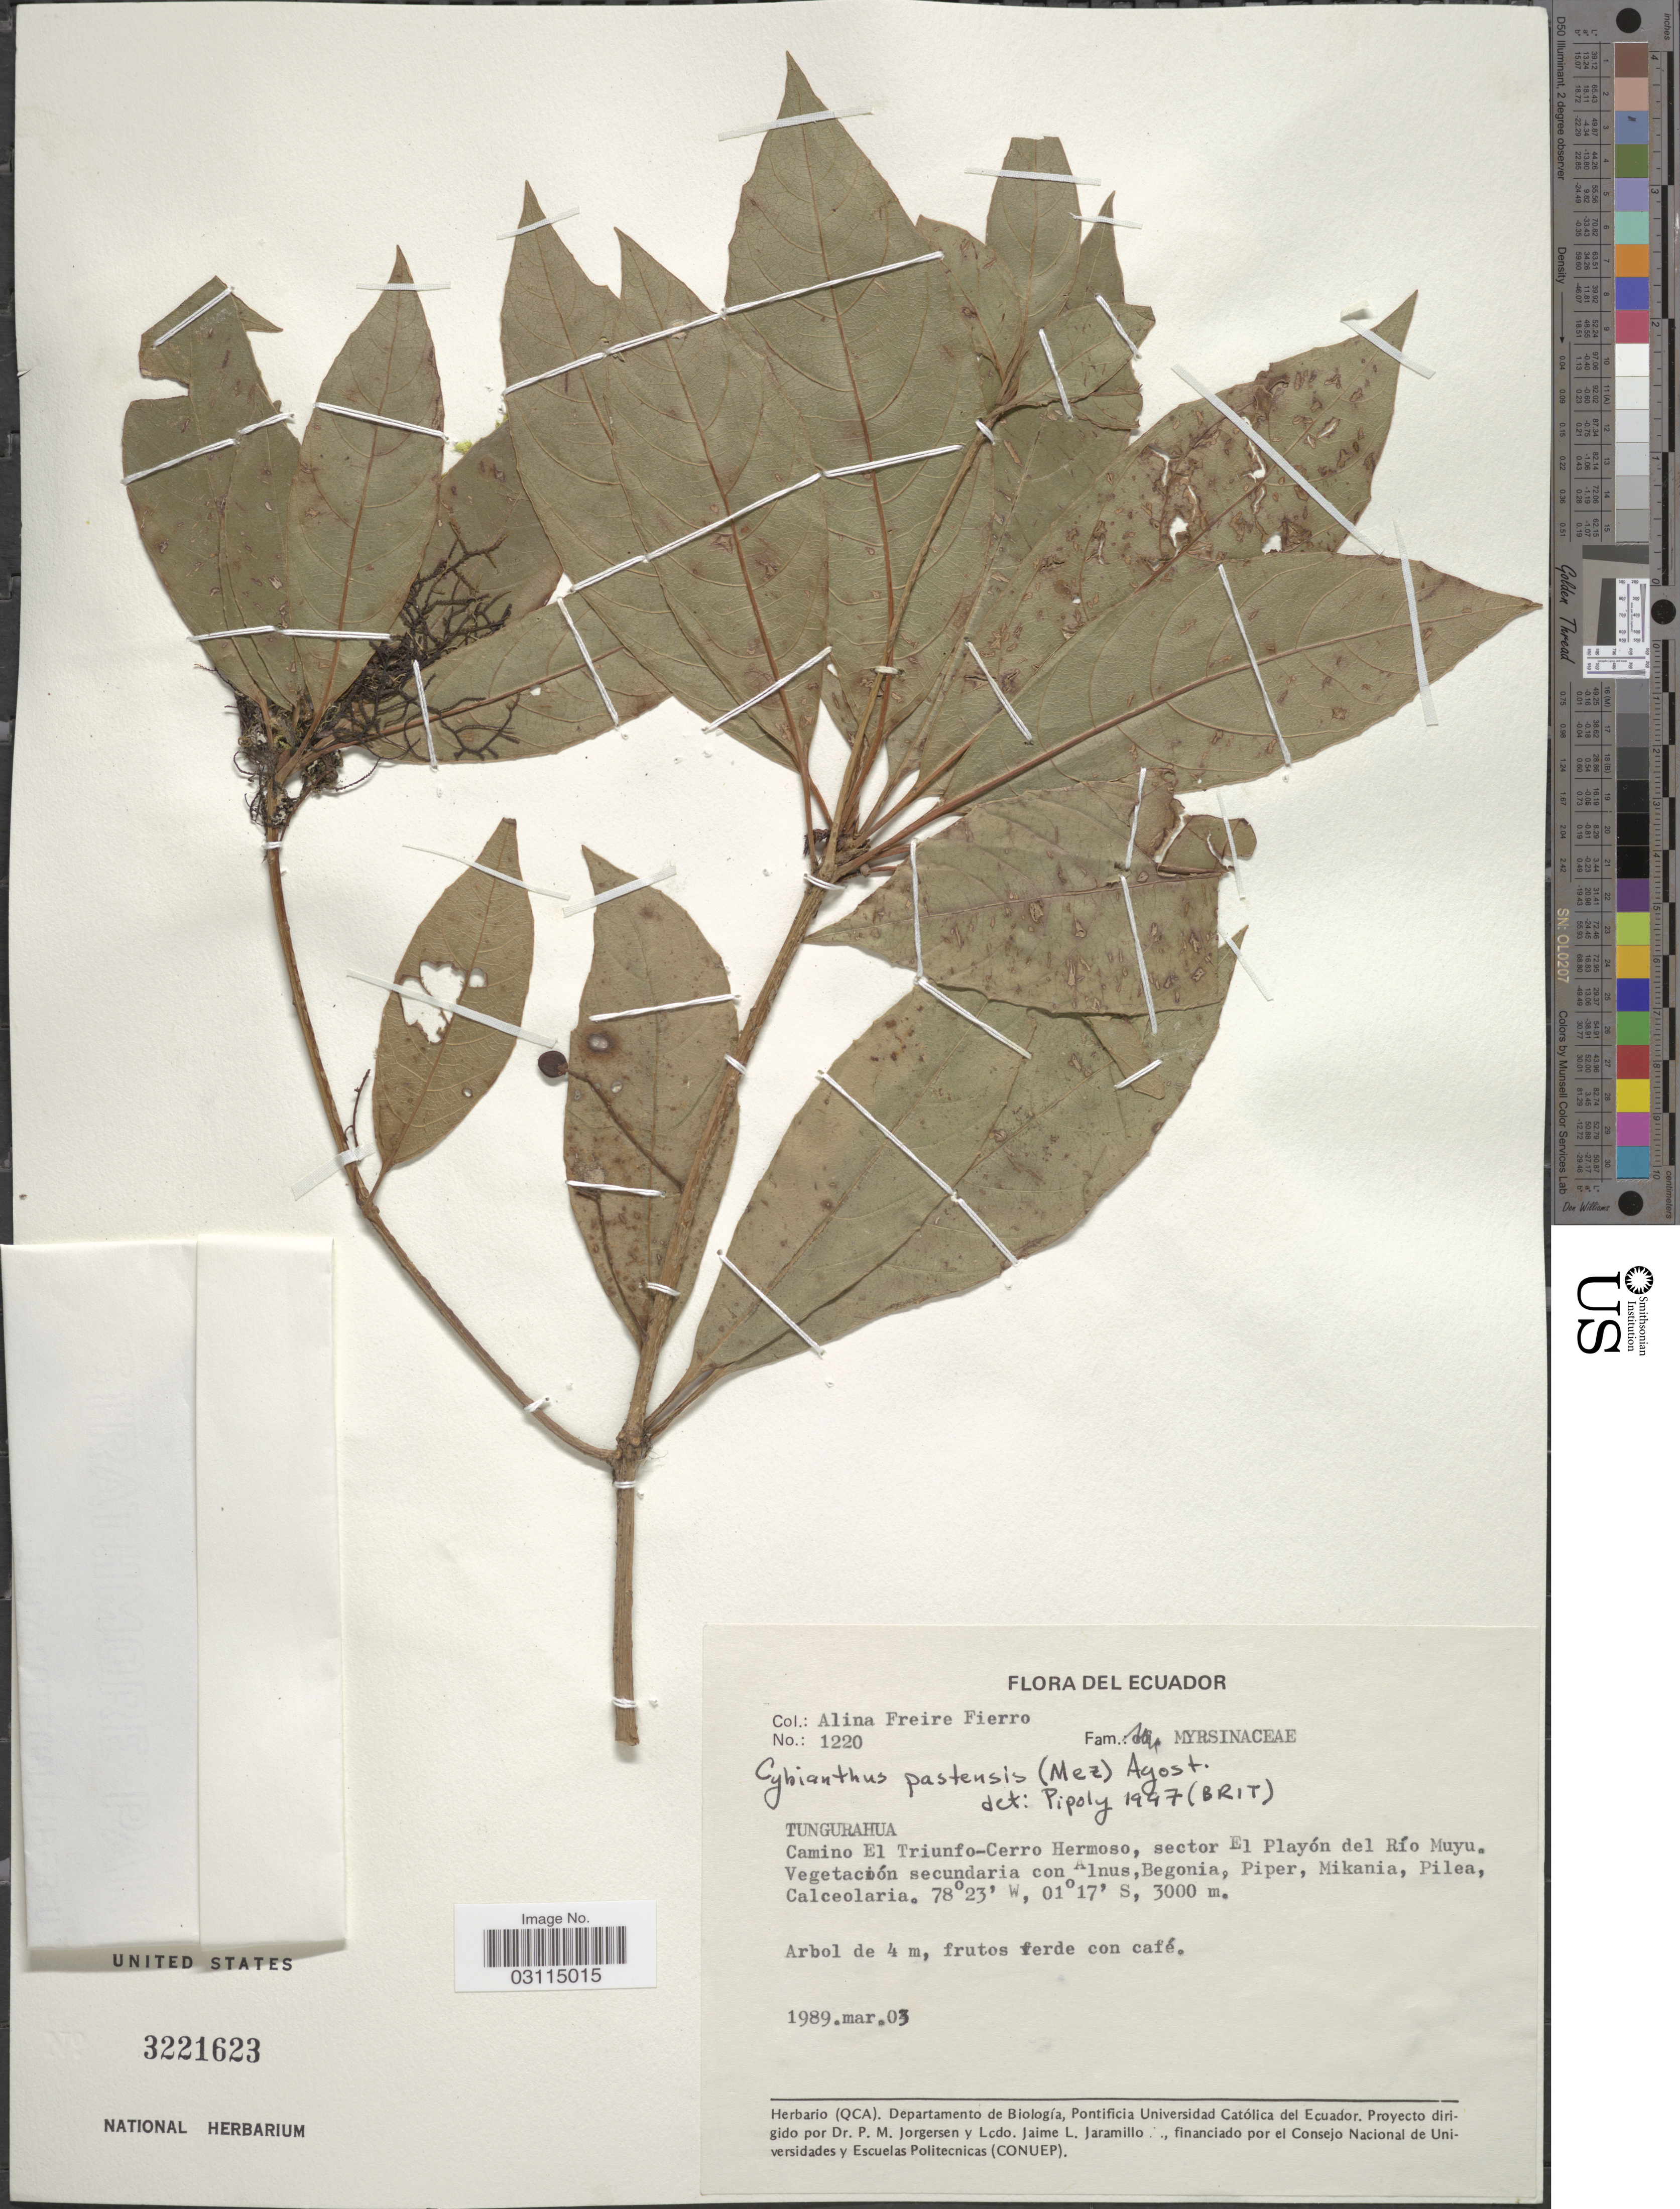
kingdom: Plantae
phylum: Tracheophyta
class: Magnoliopsida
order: Ericales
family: Primulaceae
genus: Cybianthus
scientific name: Cybianthus pastensis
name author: (Mez) G. Agostini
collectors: A. Freire-Fierro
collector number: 1220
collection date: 1989-03-03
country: Ecuador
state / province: Tungurahua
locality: Camino El Triunfo-Cerro Hermoso, sector El Playón del Río Muyu.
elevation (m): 3000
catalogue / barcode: US 3221623